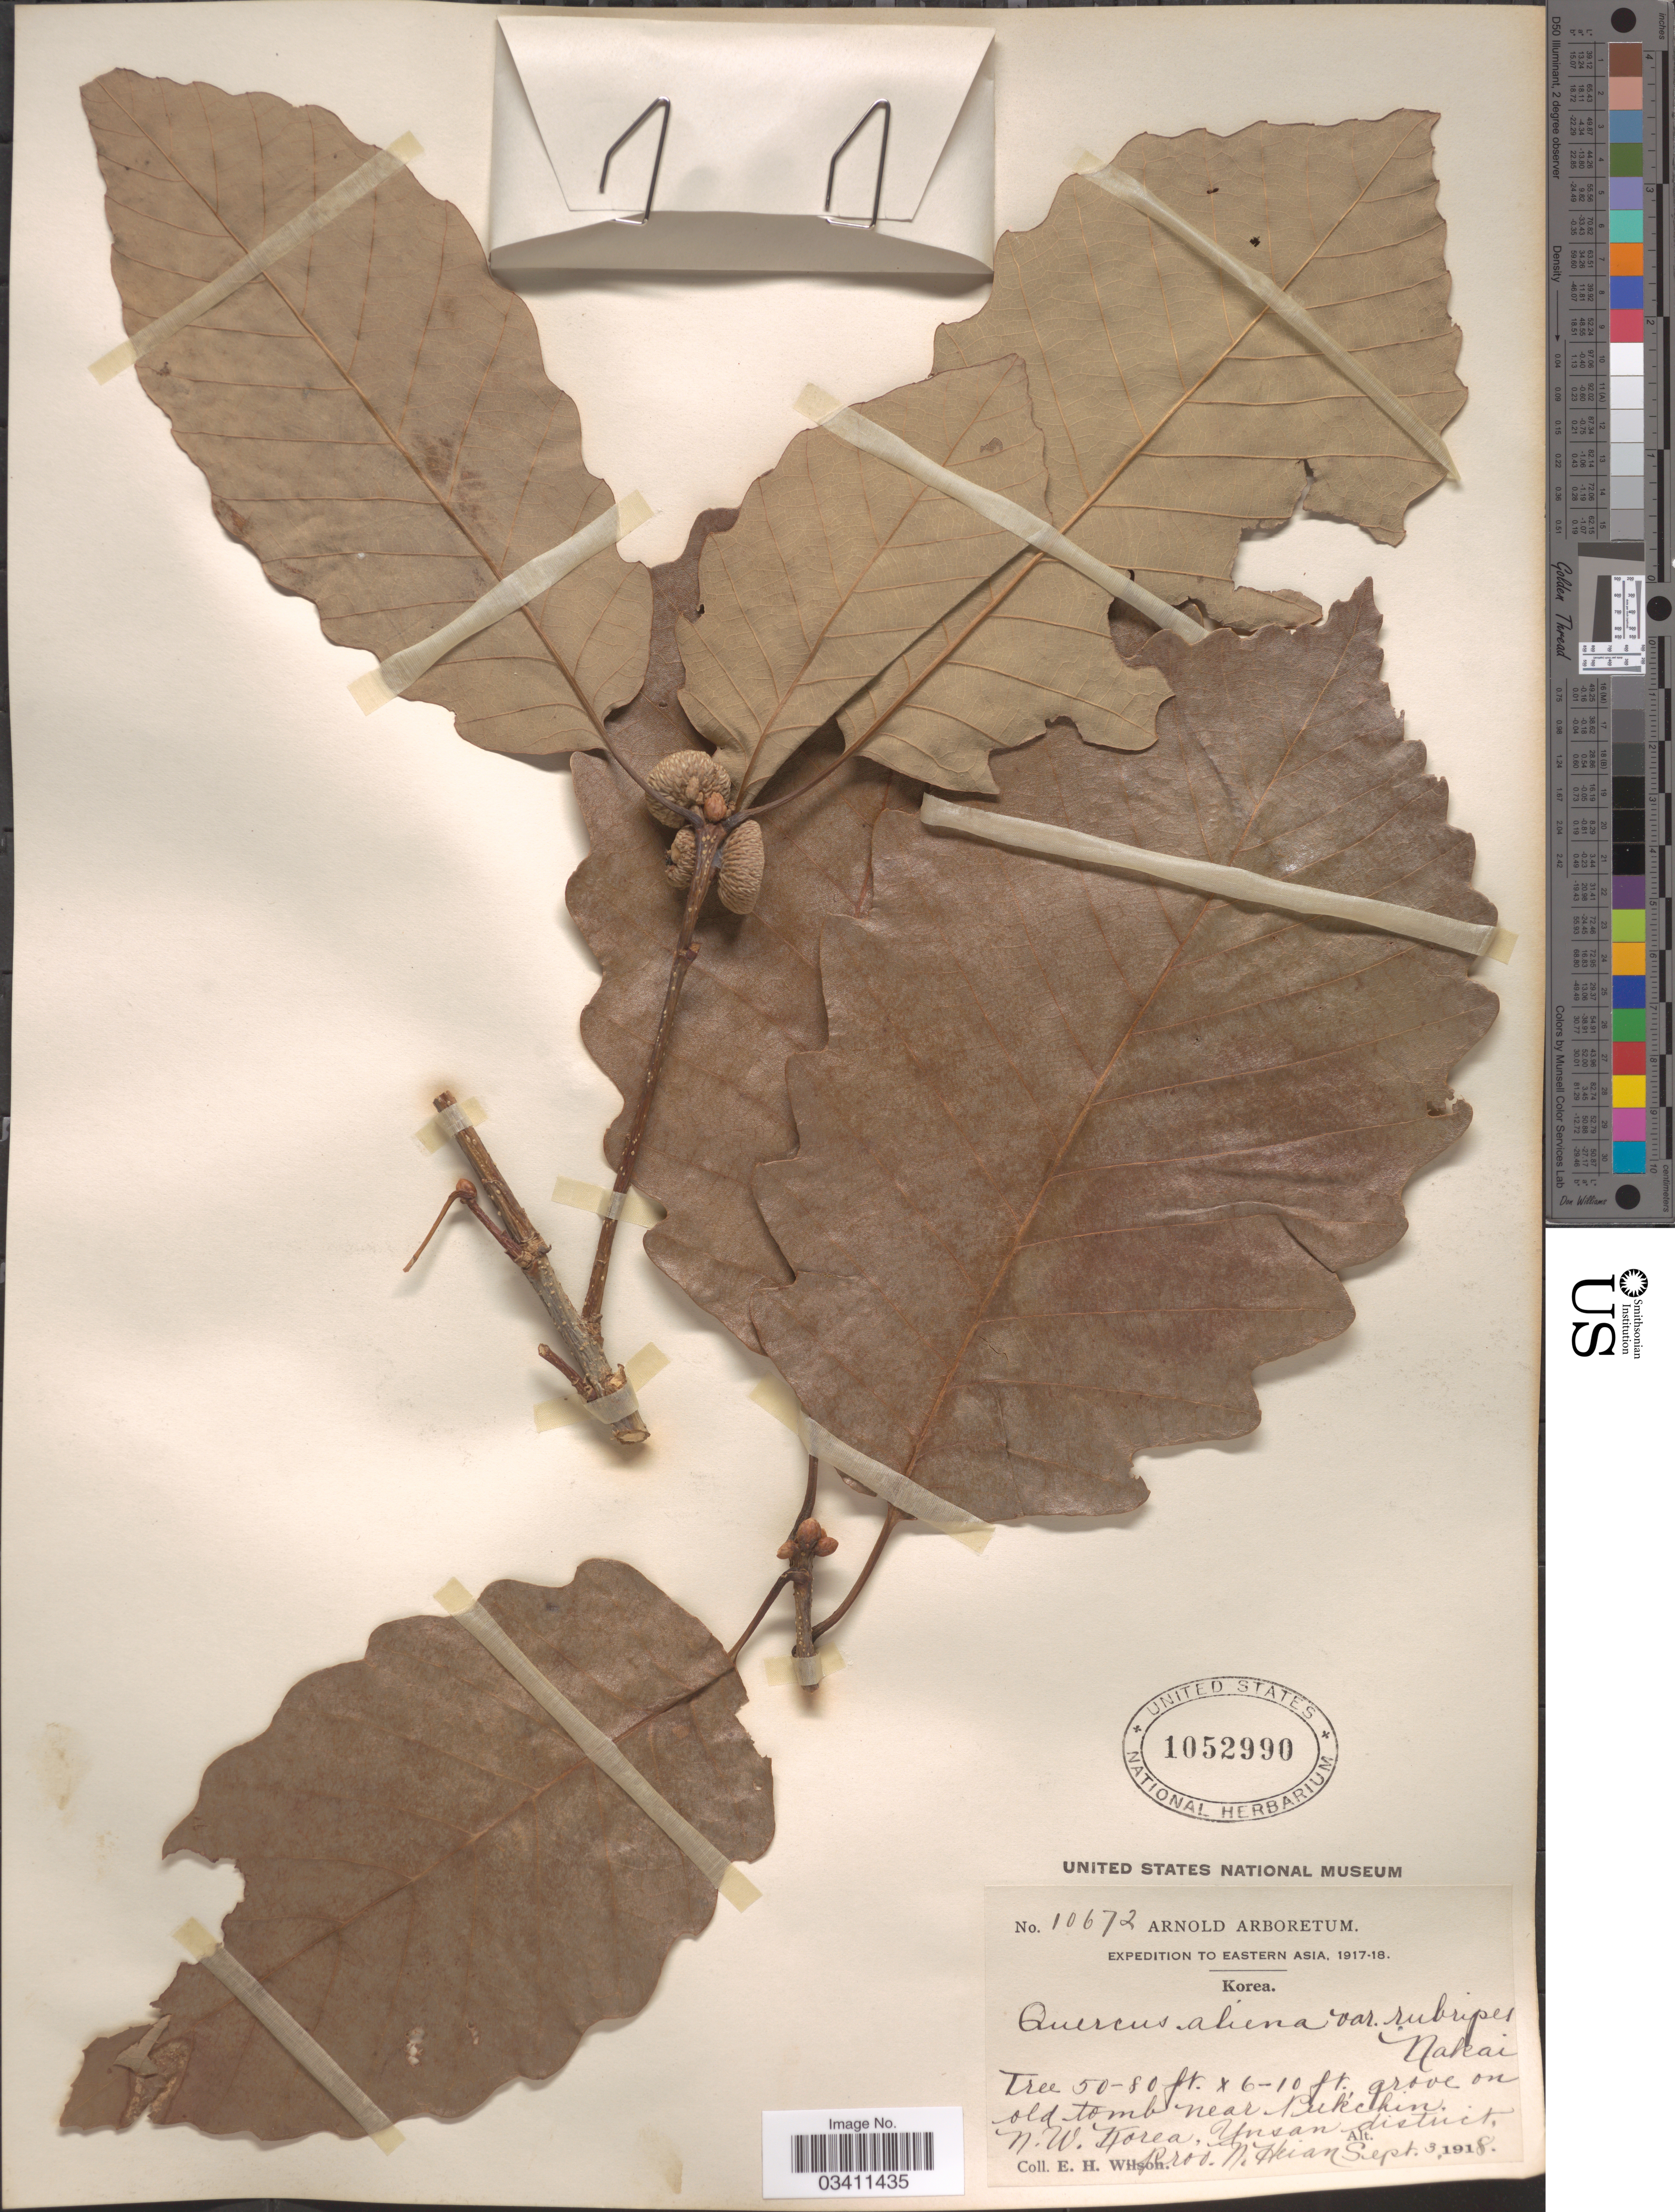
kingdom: Plantae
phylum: Tracheophyta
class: Magnoliopsida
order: Fagales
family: Fagaceae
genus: Quercus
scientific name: Quercus aliena var. rubripes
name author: Nakai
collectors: E. Wilson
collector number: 10672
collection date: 1918-09-03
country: North Korea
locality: Grove on old tomb near Pukchin N. W. Korea, Unsan district, prov. N. Heian.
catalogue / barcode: US 1052990